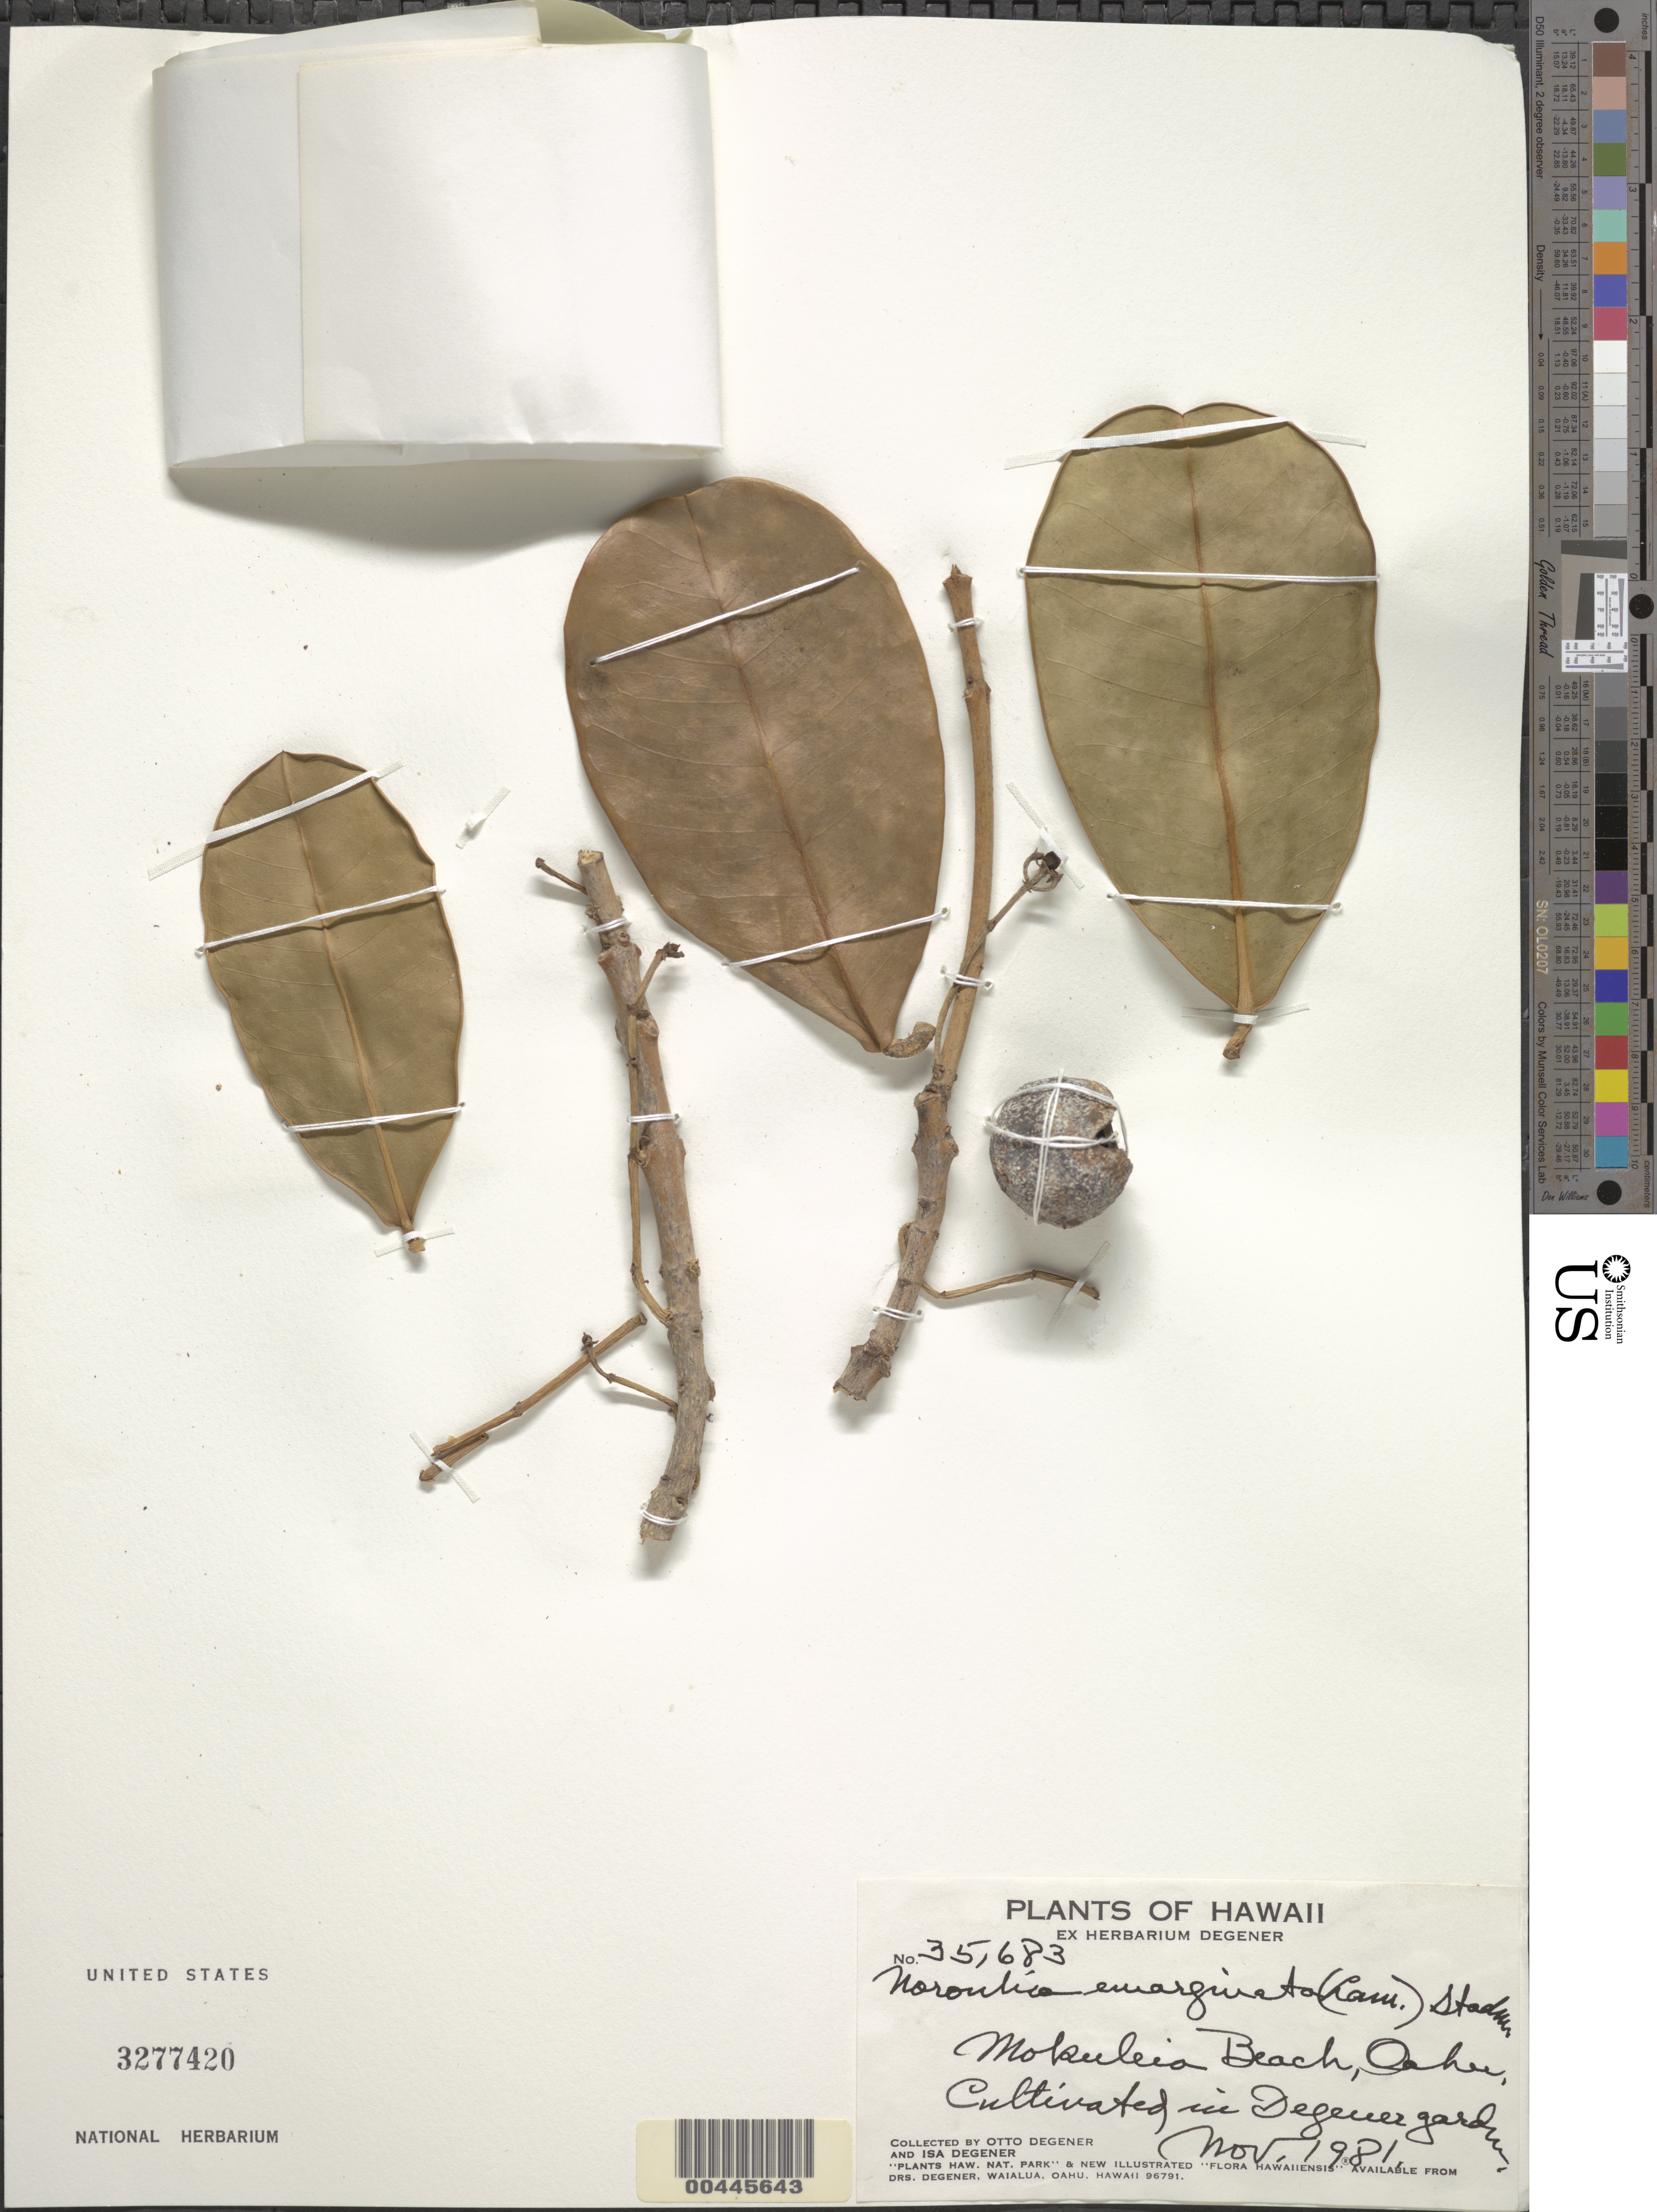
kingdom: Plantae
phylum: Tracheophyta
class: Magnoliopsida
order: Lamiales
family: Oleaceae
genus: Noronhia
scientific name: Noronhia emarginata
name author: (Lam.) Thouars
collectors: O. Degener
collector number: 35683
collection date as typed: Nov 1981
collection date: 1981-11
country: United States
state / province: Hawaii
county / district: Honolulu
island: Oahu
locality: Mokuleia Beach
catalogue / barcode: US 3277420